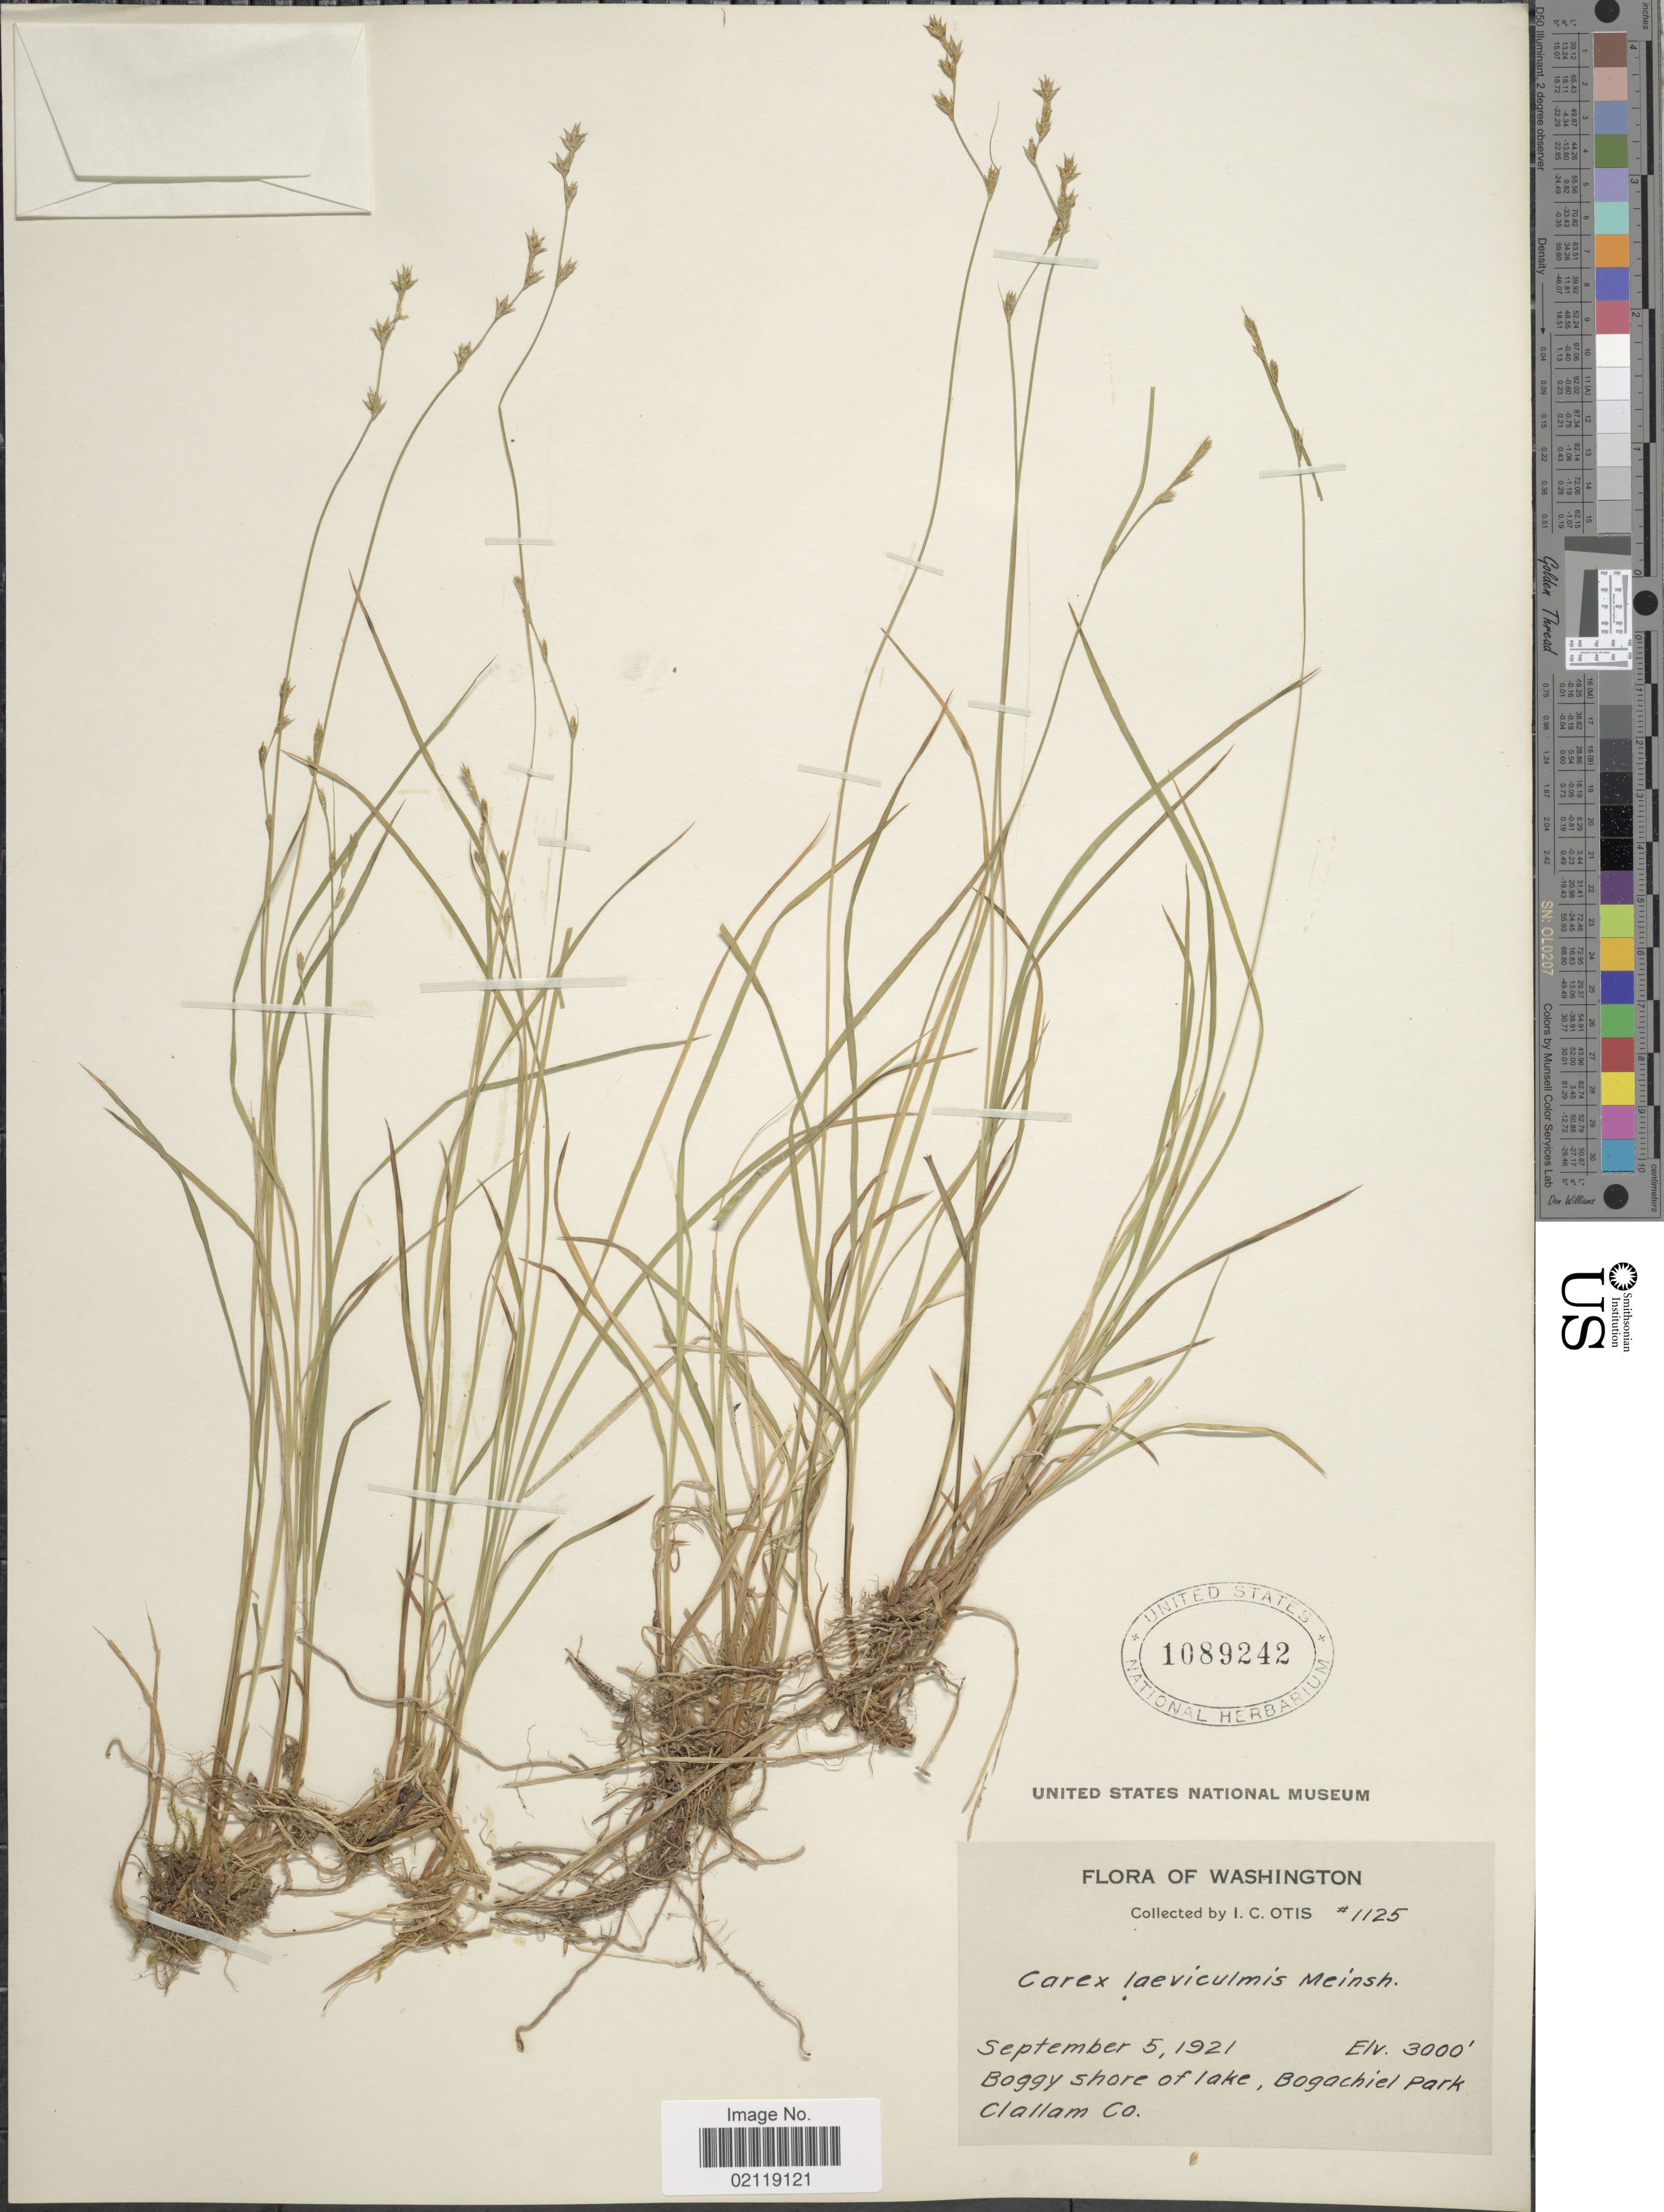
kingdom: Plantae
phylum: Tracheophyta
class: Liliopsida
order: Poales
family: Cyperaceae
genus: Carex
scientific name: Carex laeviculmis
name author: Meinsh.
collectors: I. C. Otis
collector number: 1125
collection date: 1921-09-05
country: United States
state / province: Washington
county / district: Clallam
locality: Boggy shore of lake, Bogachiel Park. Clallam Co.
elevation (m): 914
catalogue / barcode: US 1089242